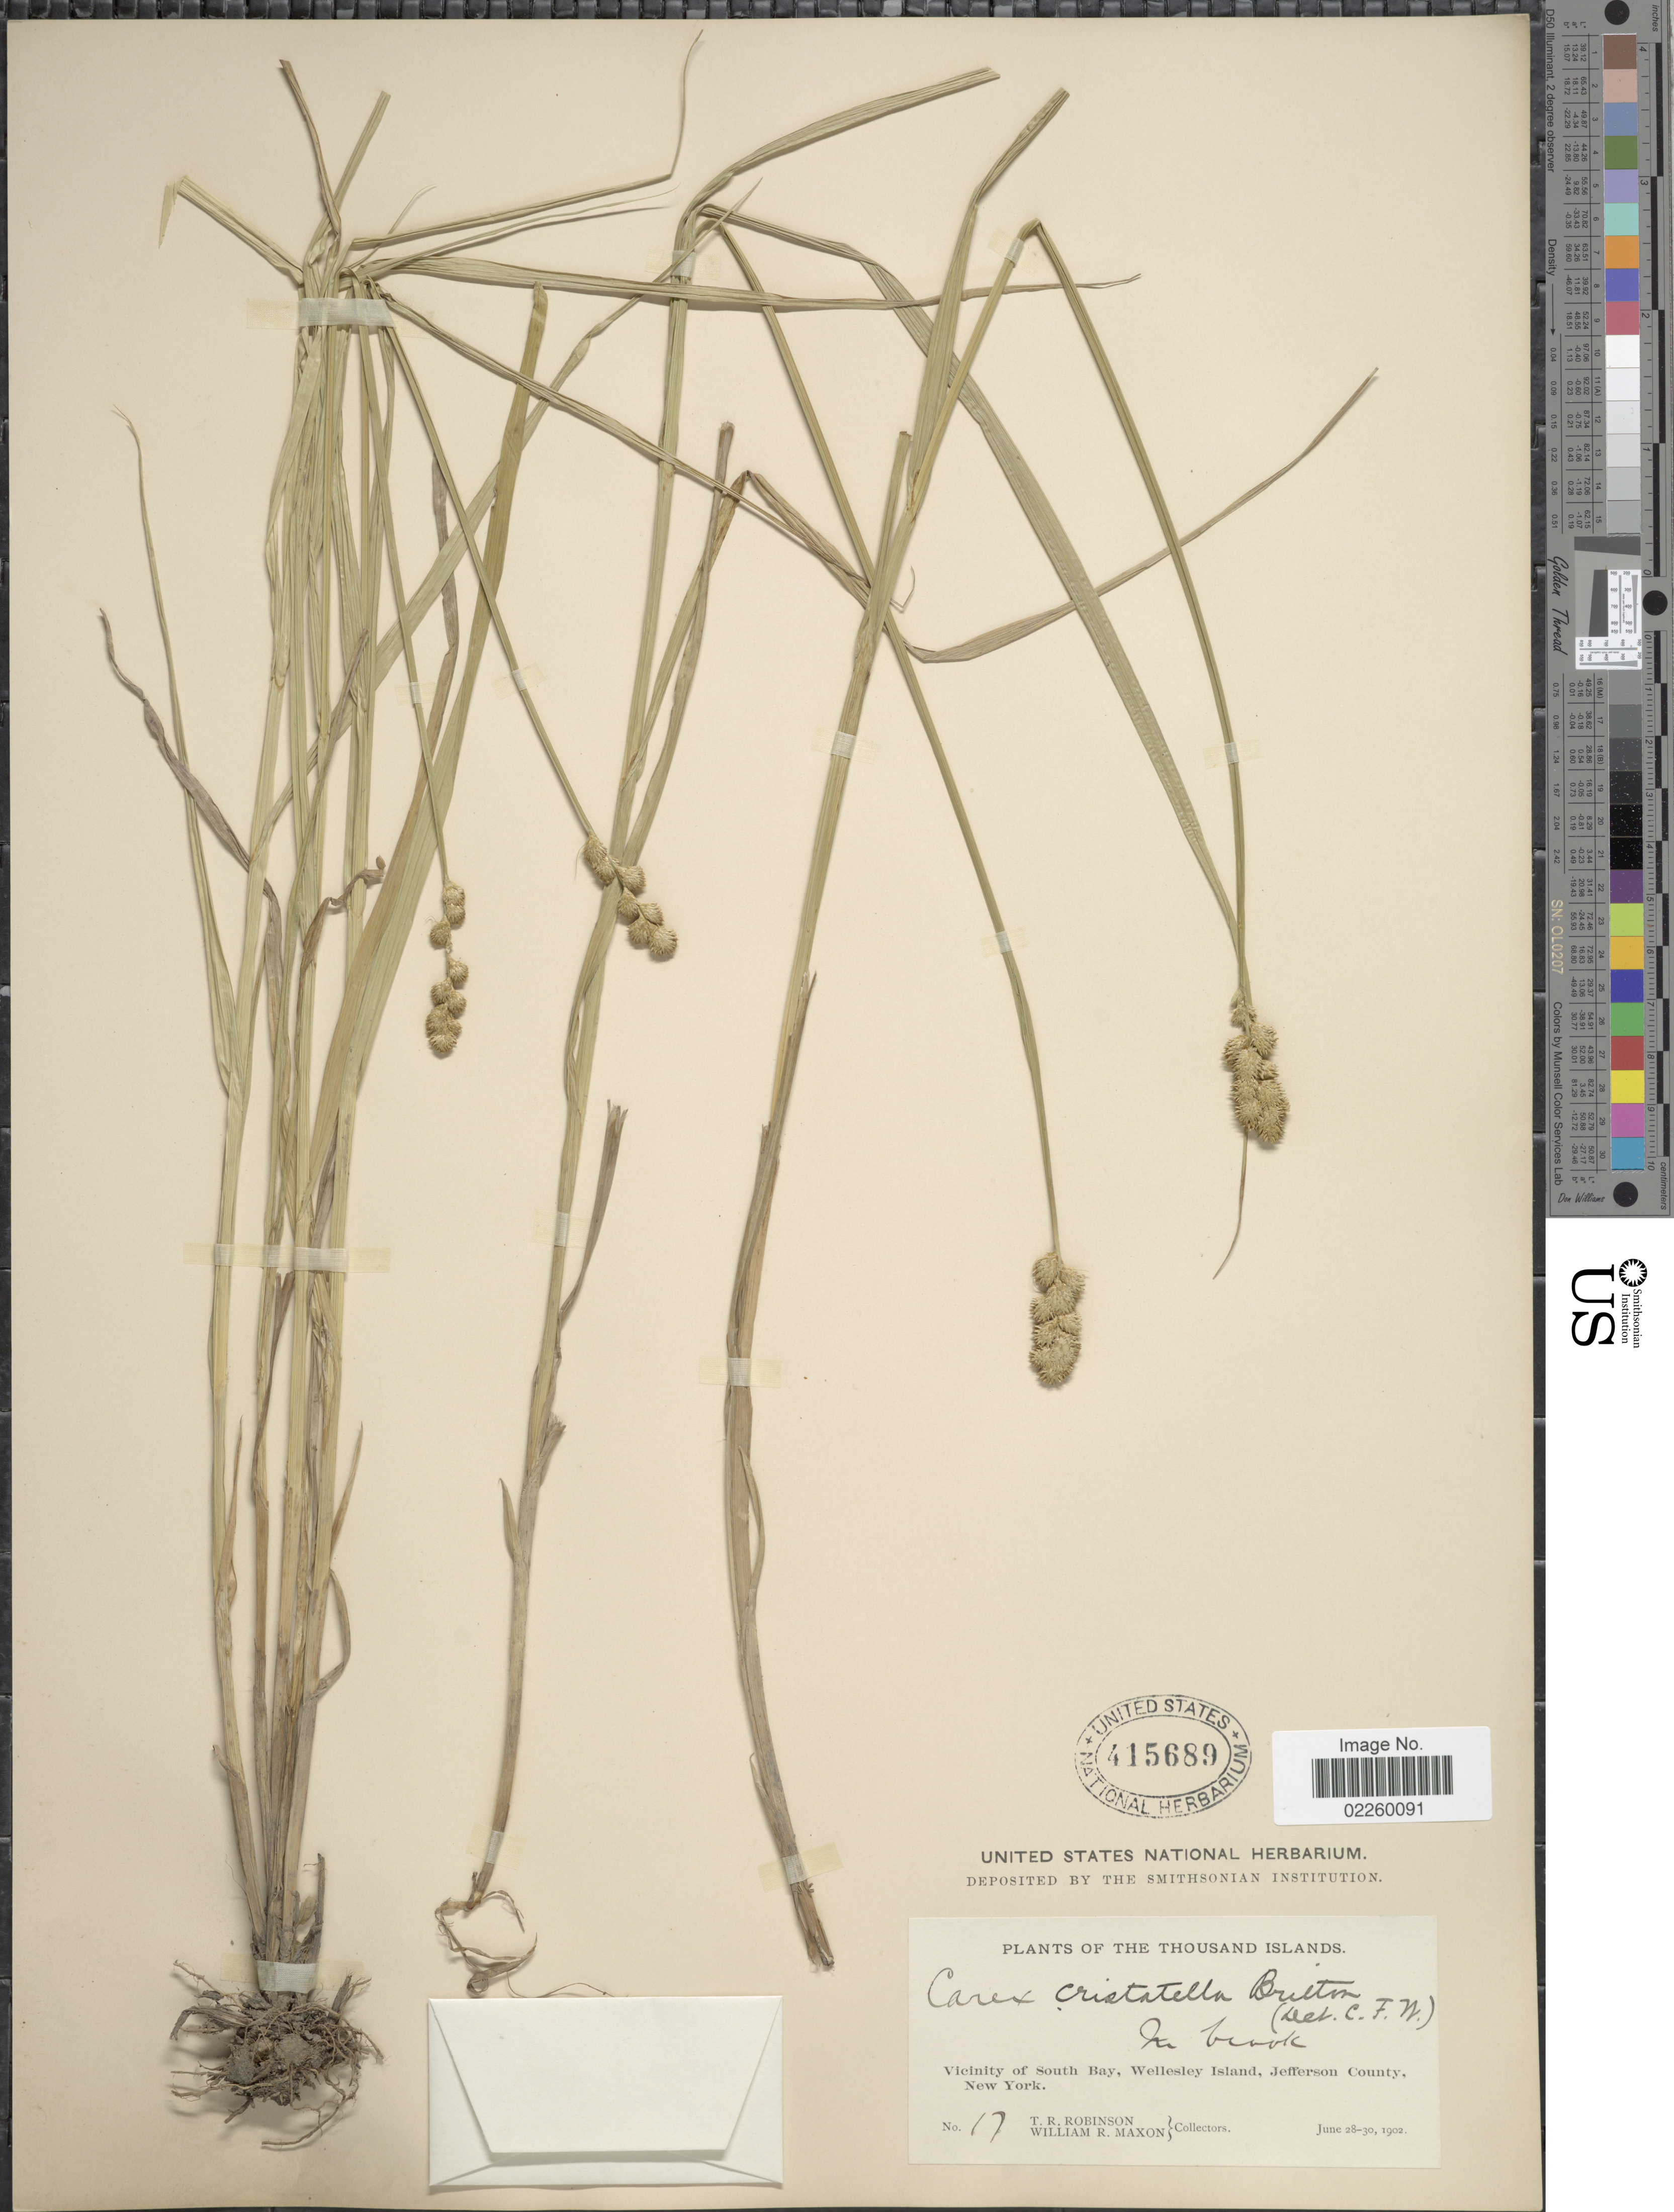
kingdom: Plantae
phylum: Tracheophyta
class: Liliopsida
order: Poales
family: Cyperaceae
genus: Carex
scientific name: Carex cristatella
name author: Britton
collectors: T. R. Robinson & W. R. Maxon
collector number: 17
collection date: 1902-06-28/1902-06-30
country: United States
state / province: New York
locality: Thousand Islands. Vicinity of South Bay, Wellesley Island, Jefferson County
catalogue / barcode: US 415689